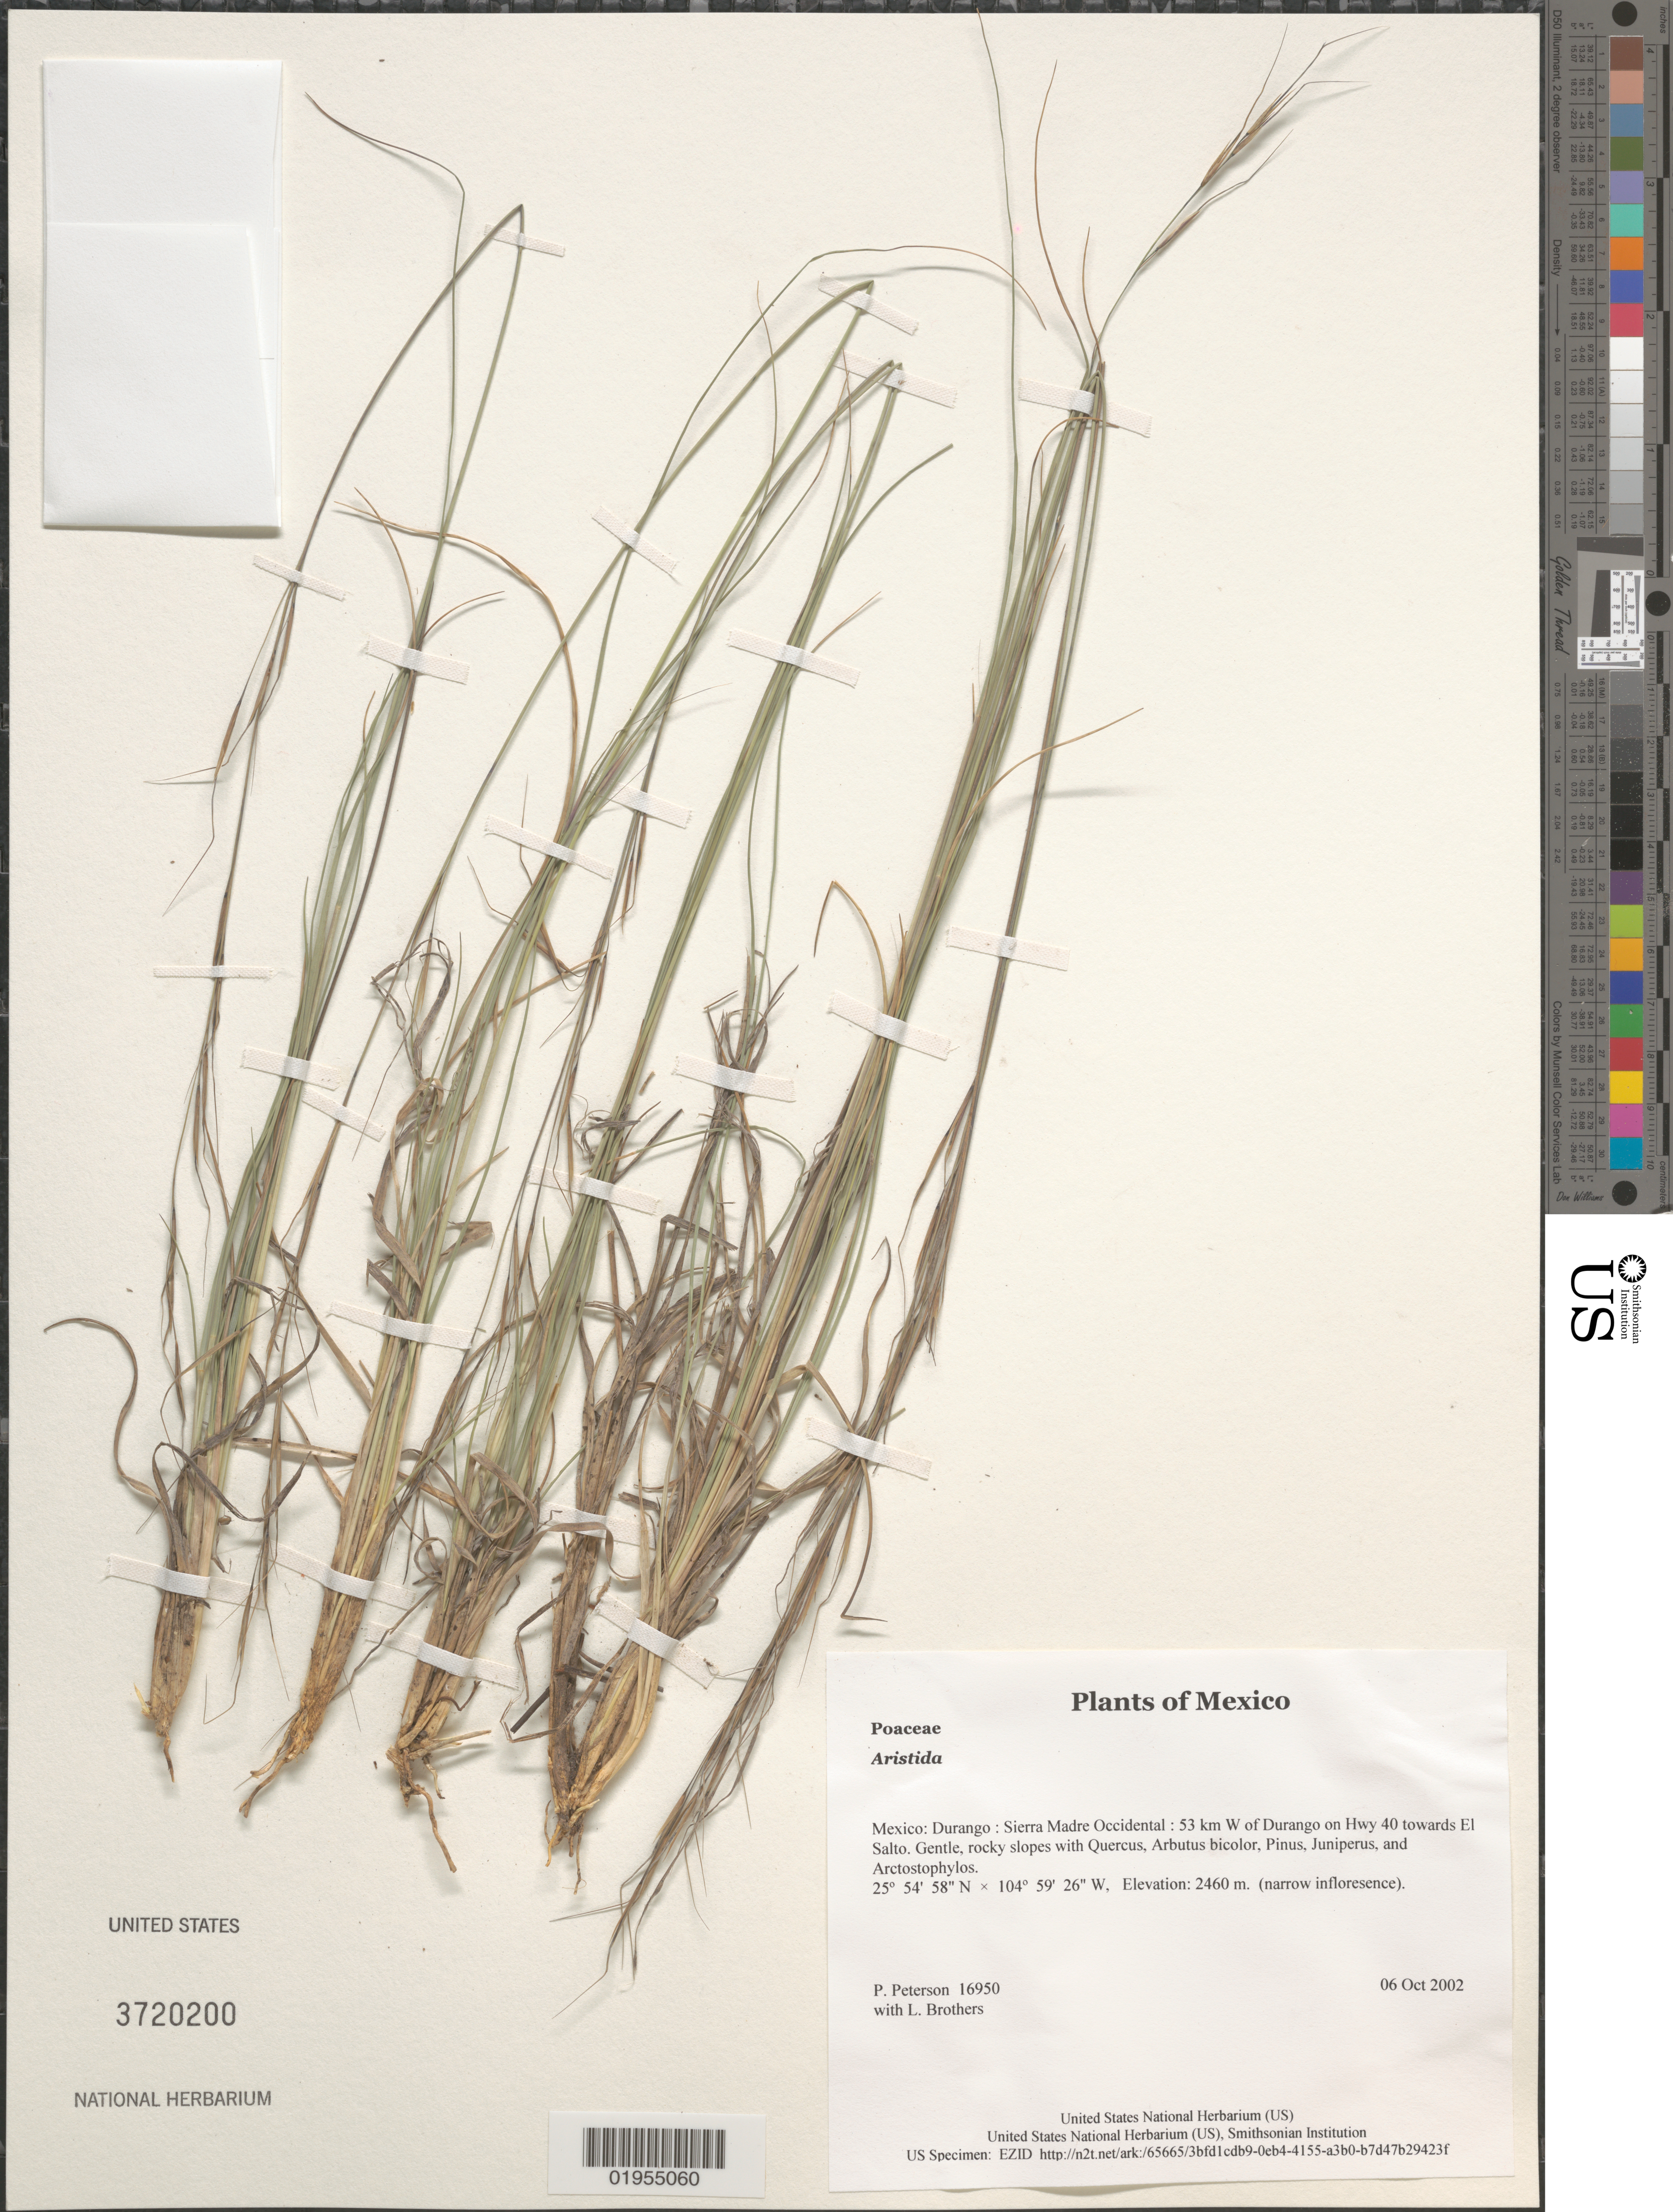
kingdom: Plantae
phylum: Tracheophyta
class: Liliopsida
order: Poales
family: Poaceae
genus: Aristida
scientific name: Aristida sp.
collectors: P. M. Peterson & L. E. Brothers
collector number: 16950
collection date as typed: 06 Oct 2002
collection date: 2002-10-06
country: Mexico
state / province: Durango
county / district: Sierra Madre Occidental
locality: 53 km W of Durango on Hwy 40 towards El Salto. Gentle, rocky slopes with Quercus, Arbutus bicolor, Pinus, Juniperus, and Arctostophylos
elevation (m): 2460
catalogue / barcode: US 3720200